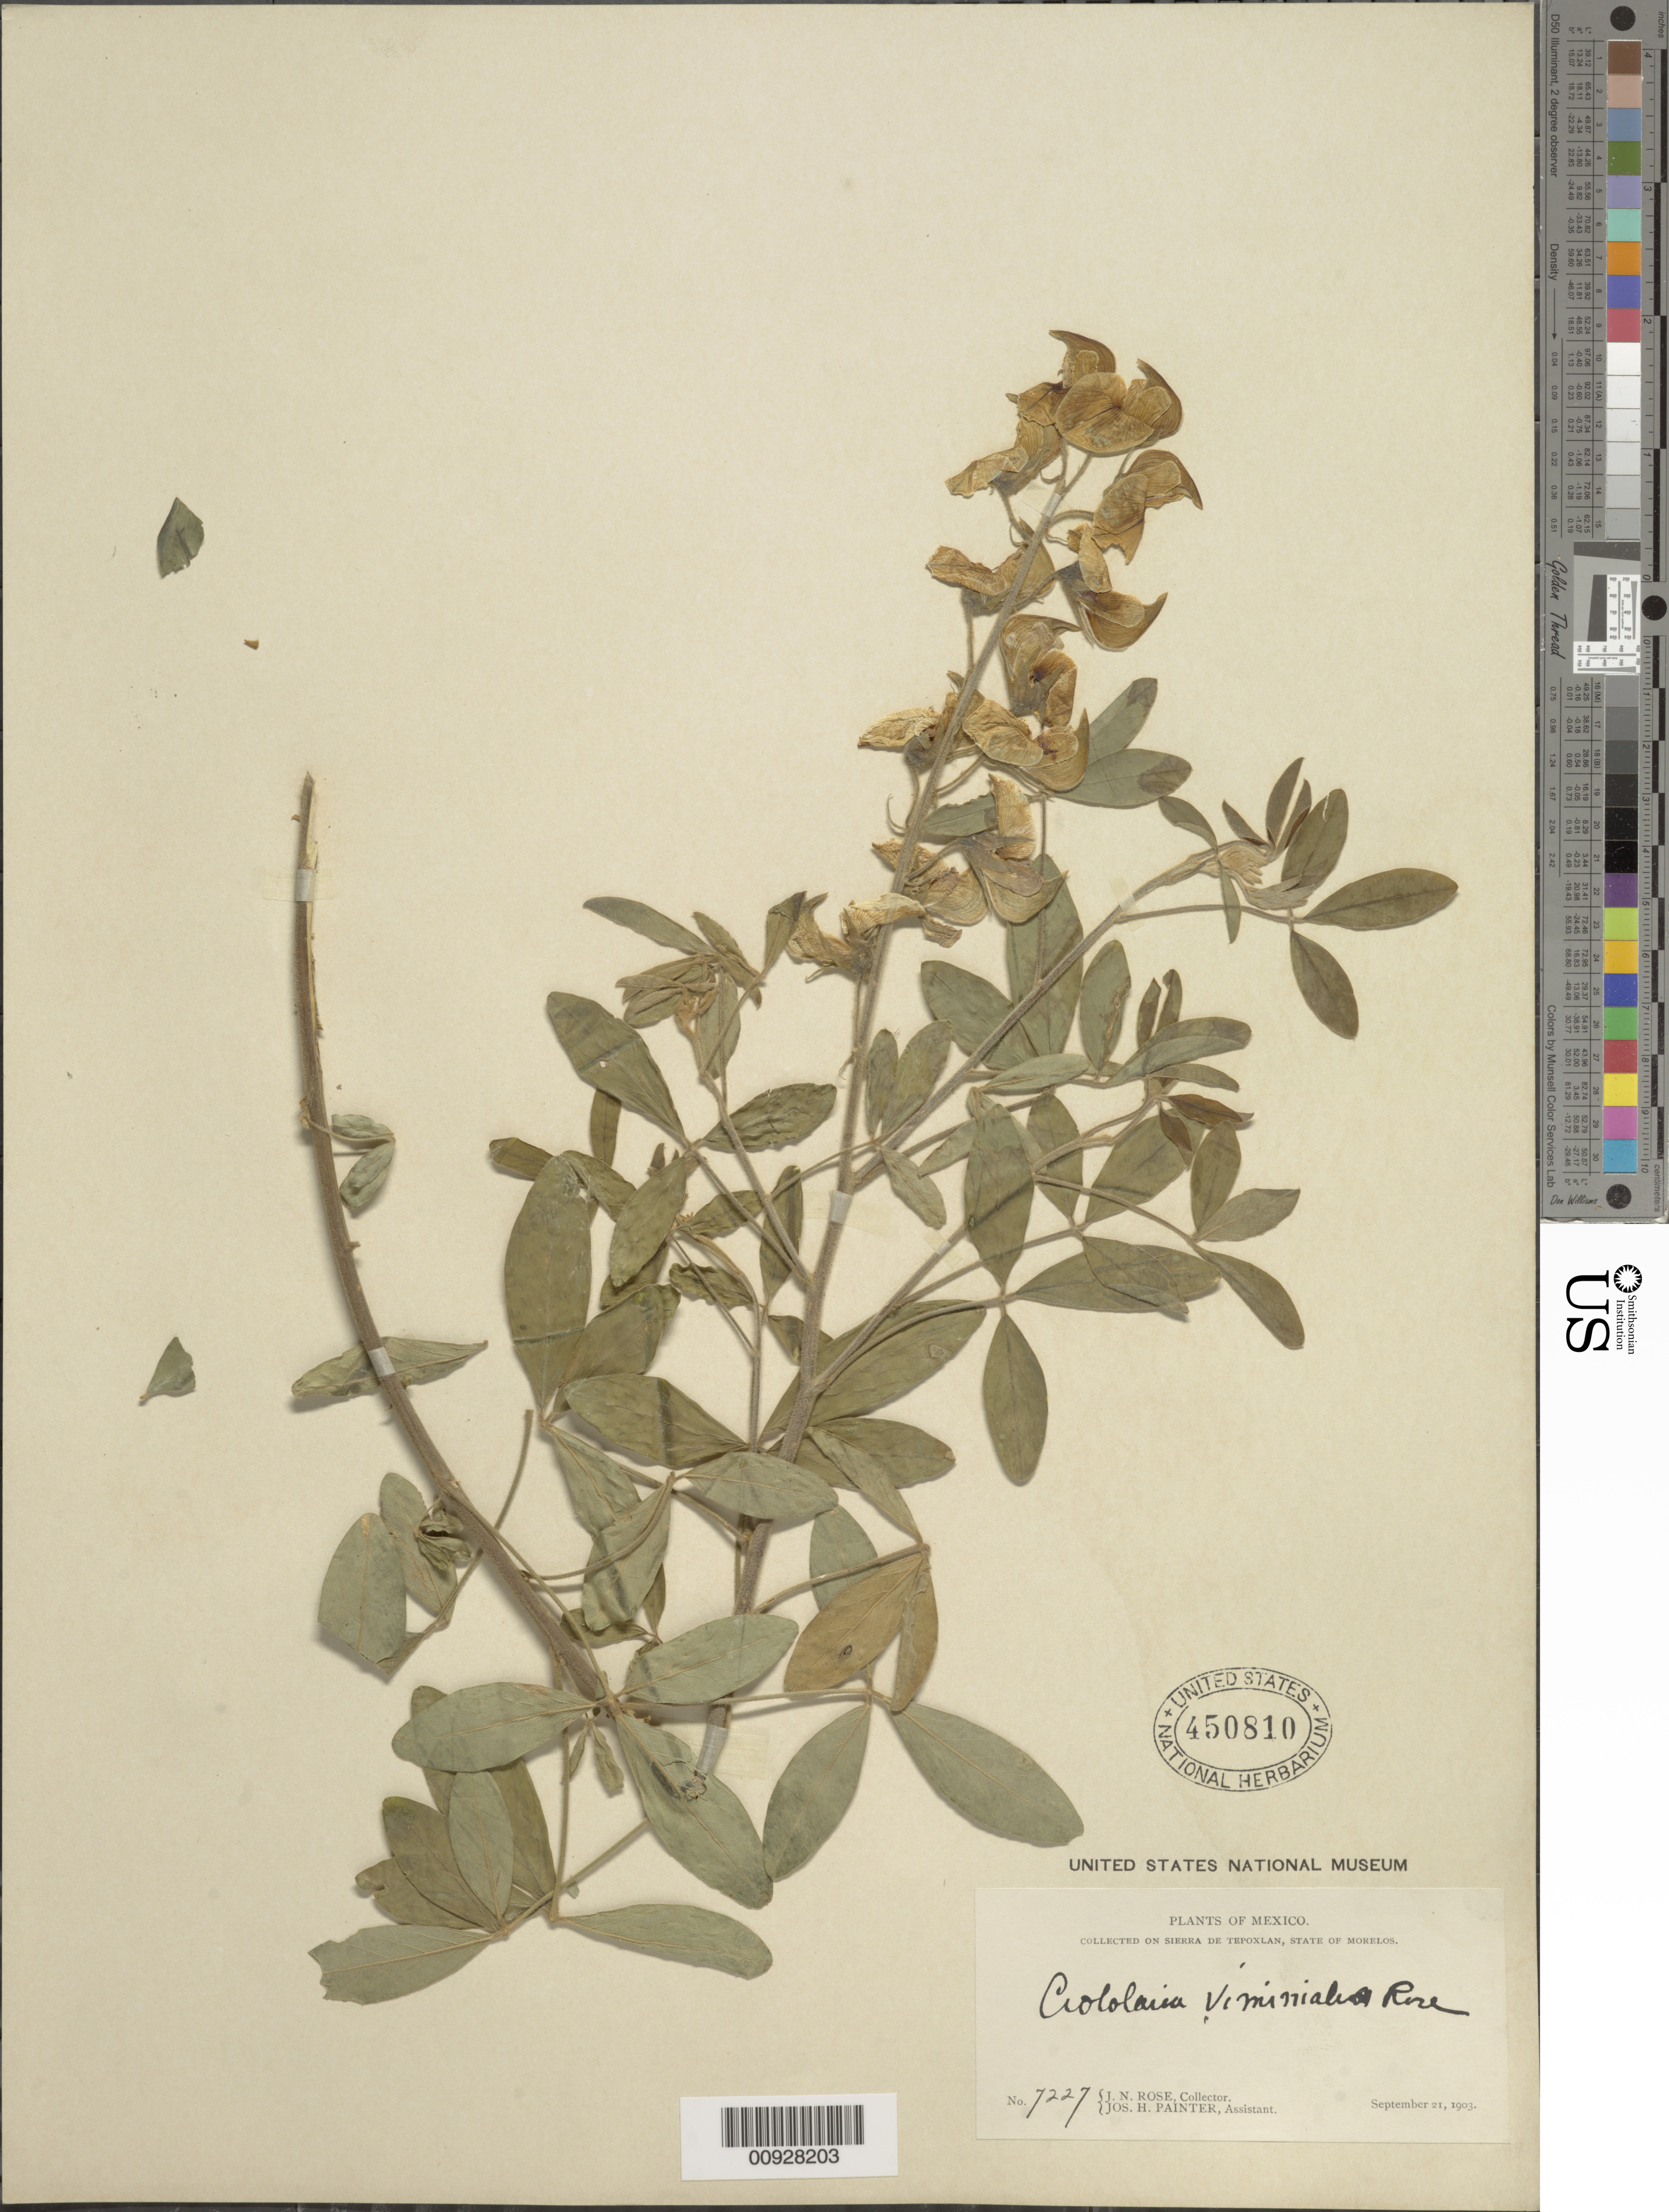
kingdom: Plantae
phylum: Tracheophyta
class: Magnoliopsida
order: Fabales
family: Fabaceae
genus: Crotalaria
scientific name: Crotalaria viminalis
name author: Rose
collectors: J. N. Rose & J. H. Painter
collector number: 7227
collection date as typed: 21 Sep 1903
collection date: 1903-09-21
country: Mexico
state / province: Morelos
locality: On Sierra de Tepoxtlan, State of Morelos.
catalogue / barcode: US 450810